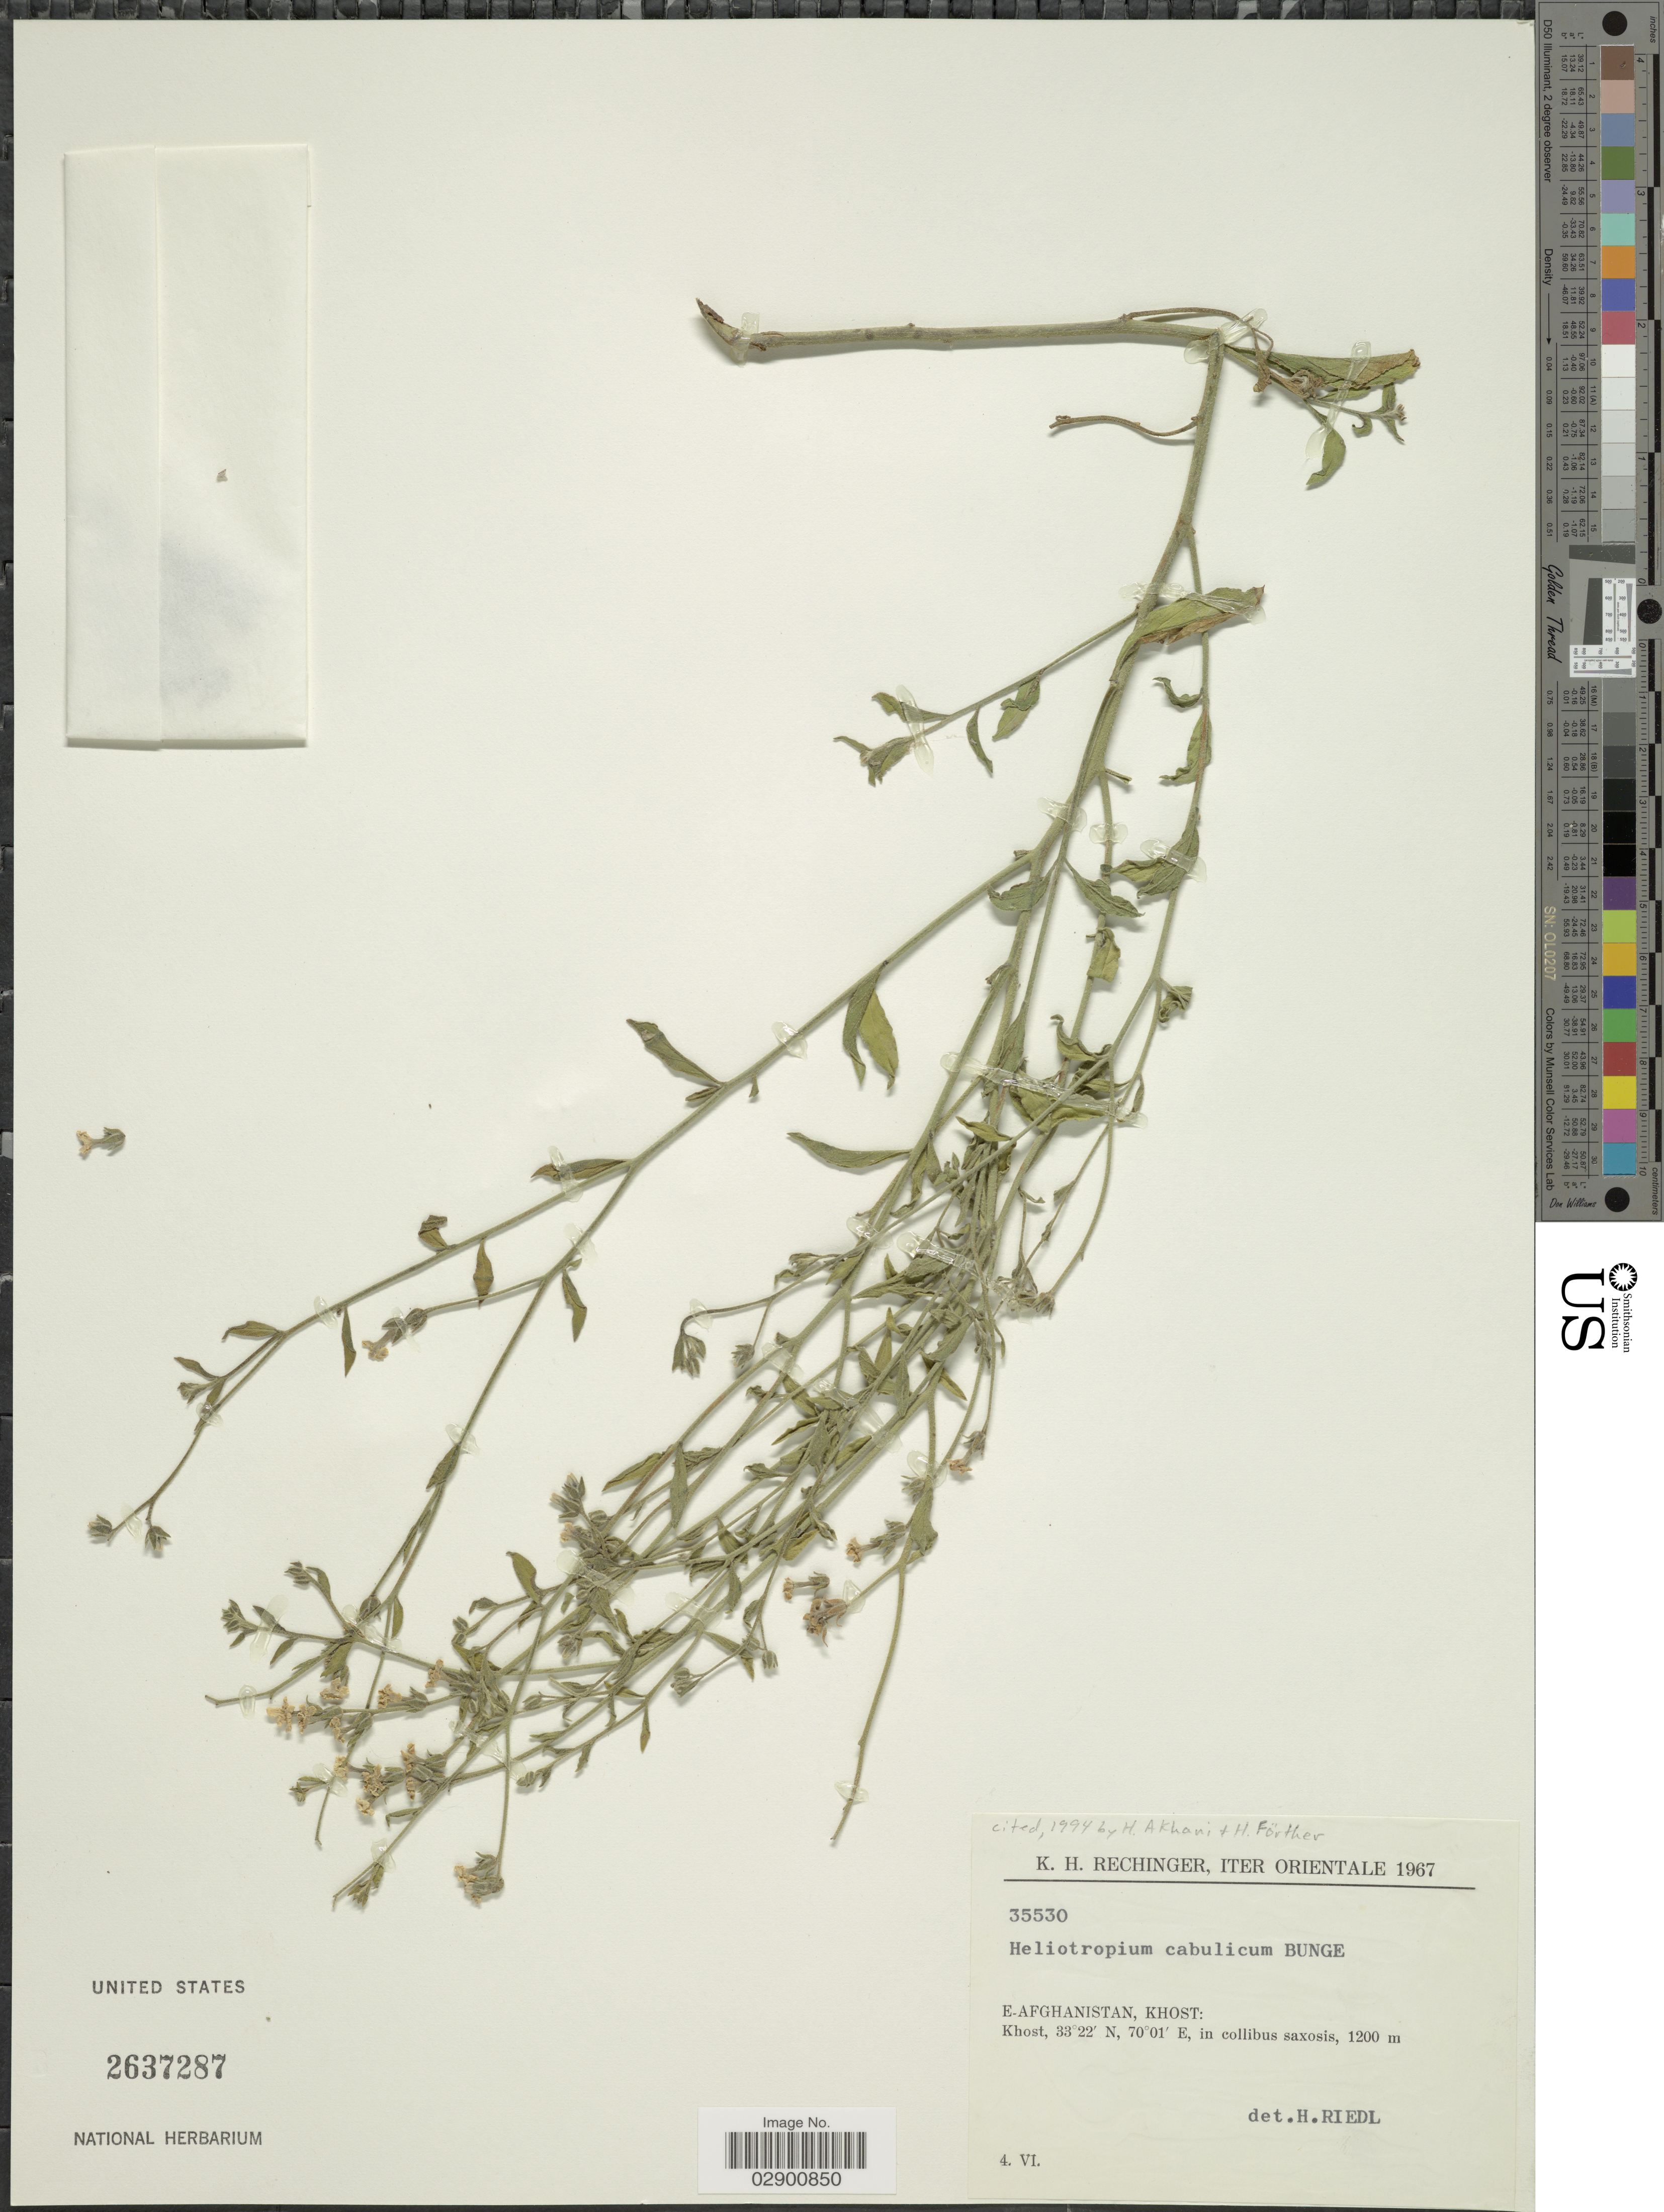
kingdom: Plantae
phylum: Tracheophyta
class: Magnoliopsida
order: Boraginales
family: Heliotropiaceae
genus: Heliotropium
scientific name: Heliotropium cabulicum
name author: Bunge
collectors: K. H. Rechinger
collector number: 35530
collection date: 1967-06-04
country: Afghanistan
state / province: Khost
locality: E-Afghanistan, Khost: Khost.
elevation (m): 1200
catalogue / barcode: US 2637287